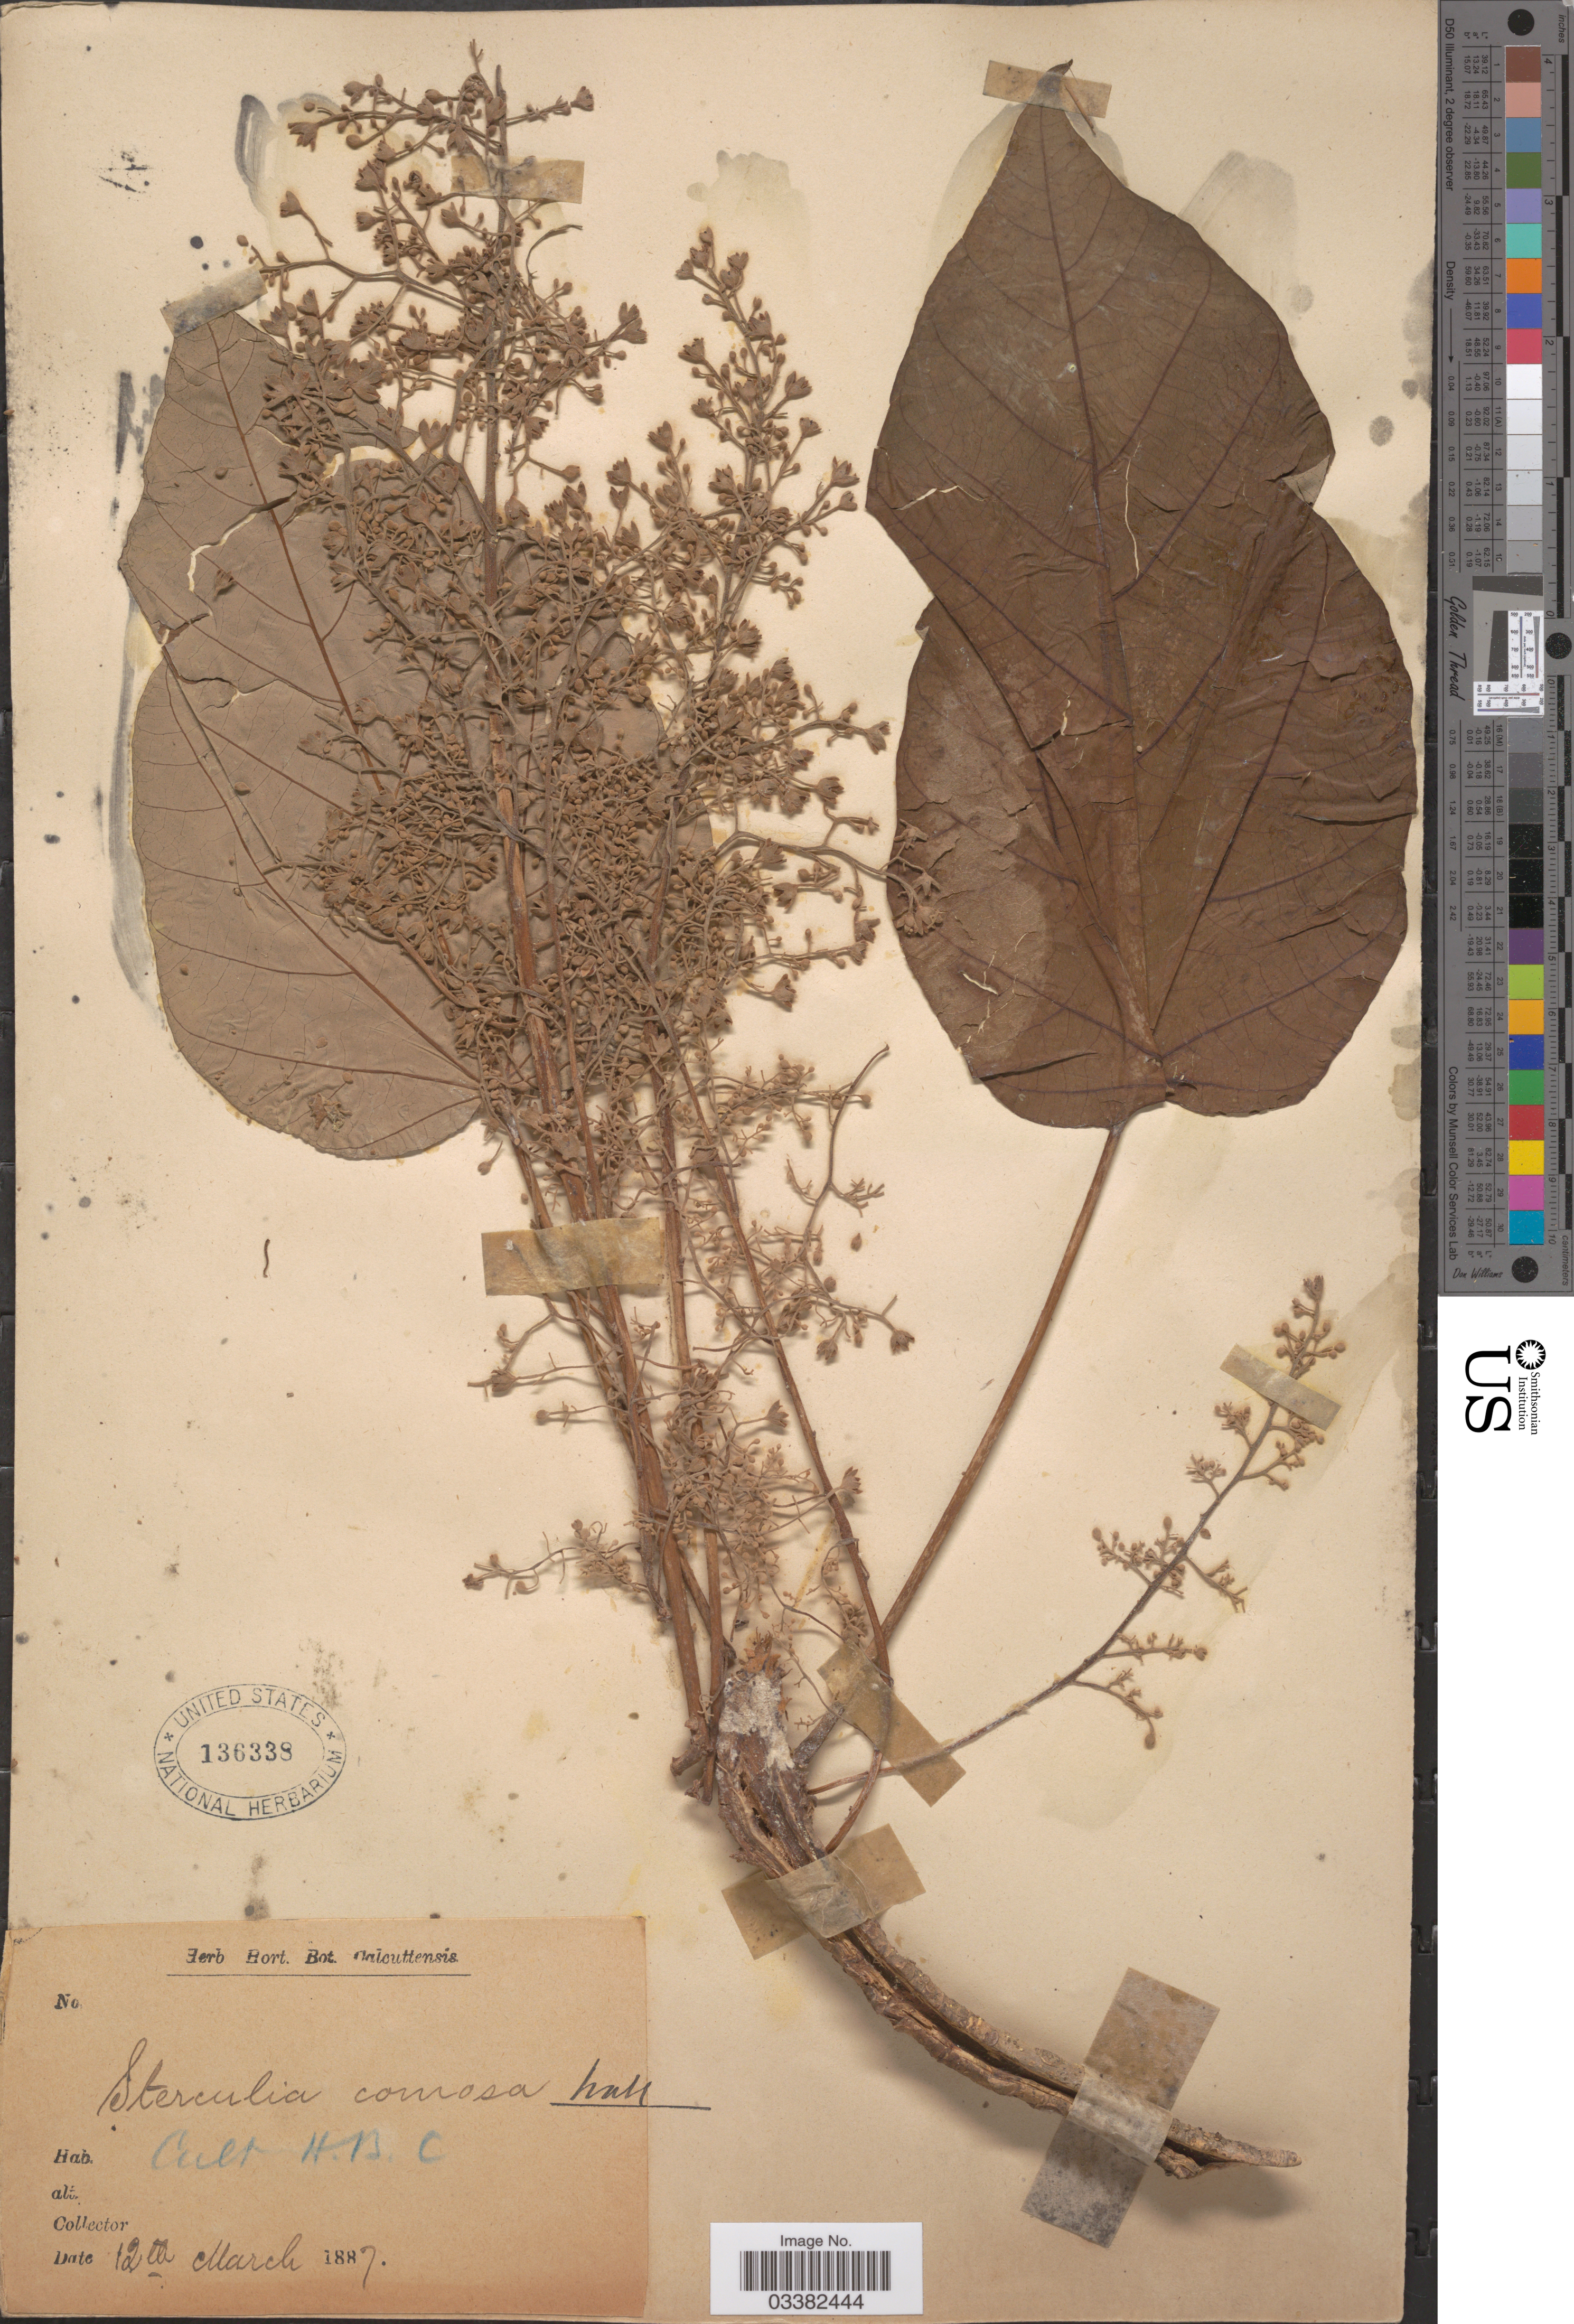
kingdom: Plantae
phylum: Tracheophyta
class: Magnoliopsida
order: Malvales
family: Malvaceae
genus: Sterculia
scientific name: Sterculia comosa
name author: Wall.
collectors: ex Herb. Hort. Bot. Calcuttensis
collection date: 1887-03-12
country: India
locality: Cult H.B.C.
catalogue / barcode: US 136338